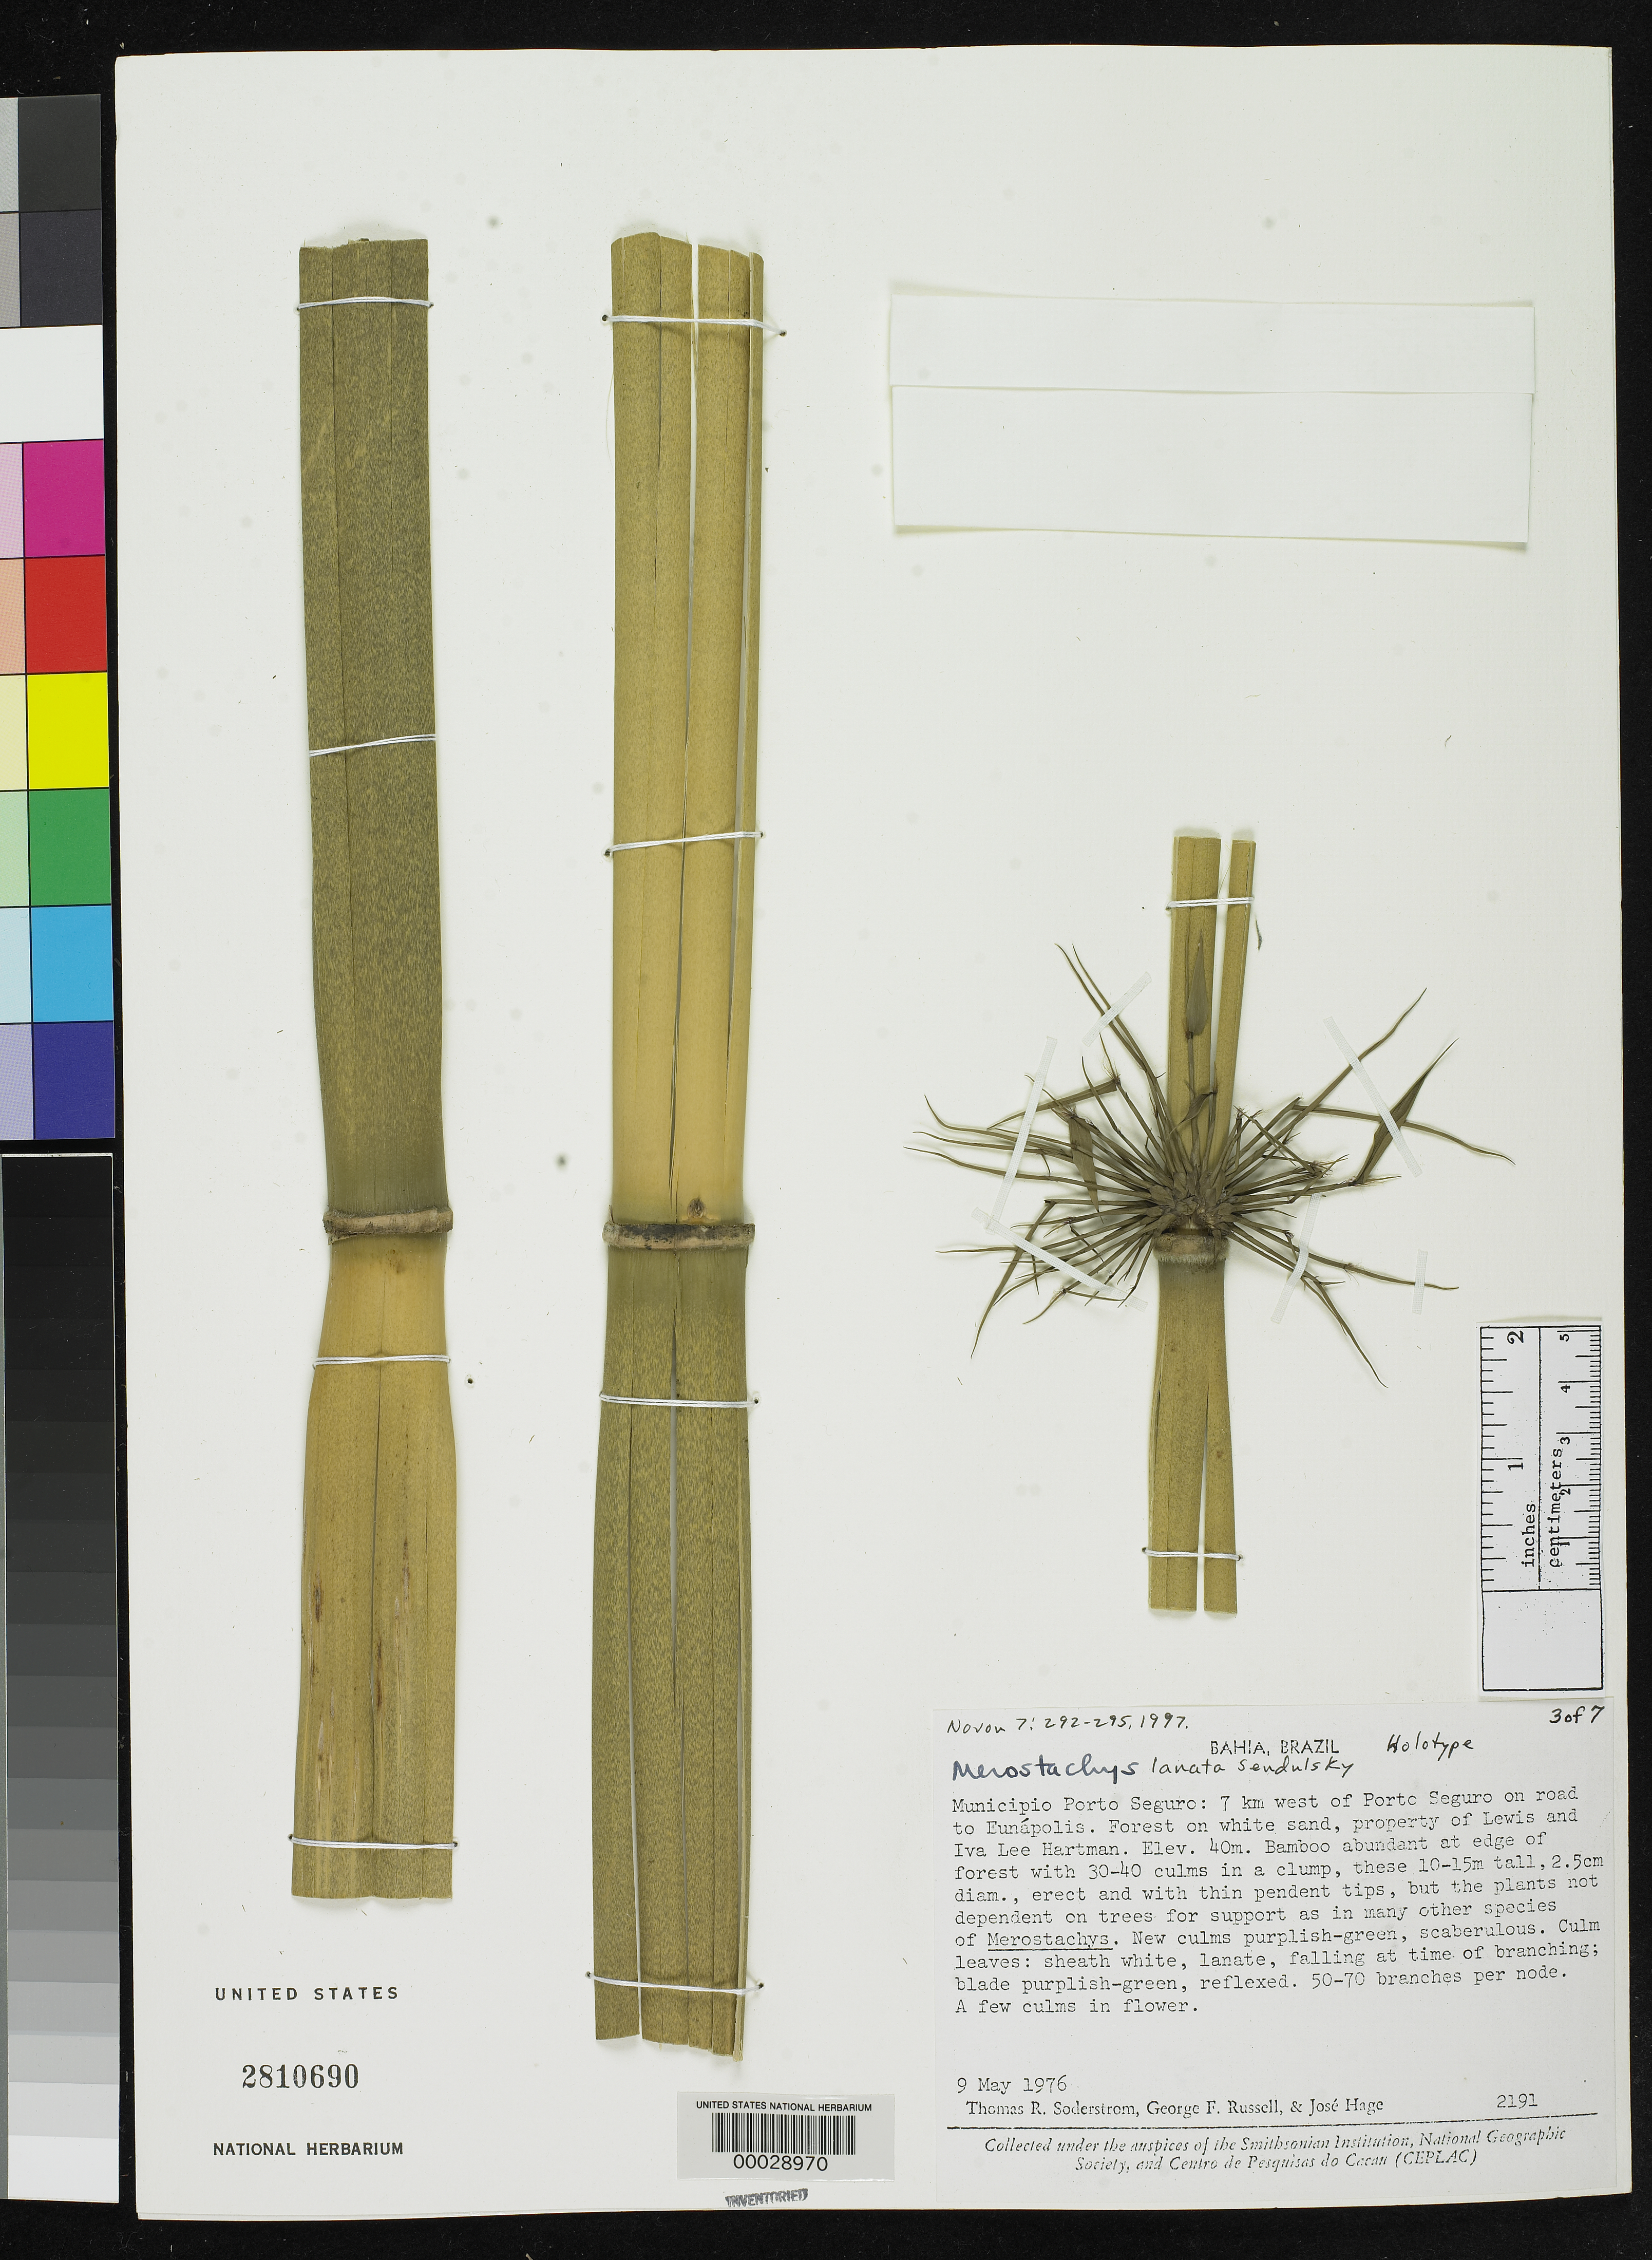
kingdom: Plantae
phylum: Tracheophyta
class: Liliopsida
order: Poales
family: Poaceae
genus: Merostachys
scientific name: Merostachys lanata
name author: Send.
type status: Holotype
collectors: T. R. Soderstrom, G. Russell & J. Hage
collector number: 2191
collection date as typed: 09 May 1976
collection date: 1976-05-09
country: Brazil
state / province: Bahia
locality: Municipio Porto Seguro: 7 km west of Porto Seguro on road to Eunápolis, property of Lewis and Iva Lee Hartman.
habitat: Forest on white sand.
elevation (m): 40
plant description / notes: Holotype mounted on 7 sheets.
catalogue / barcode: US 2810690